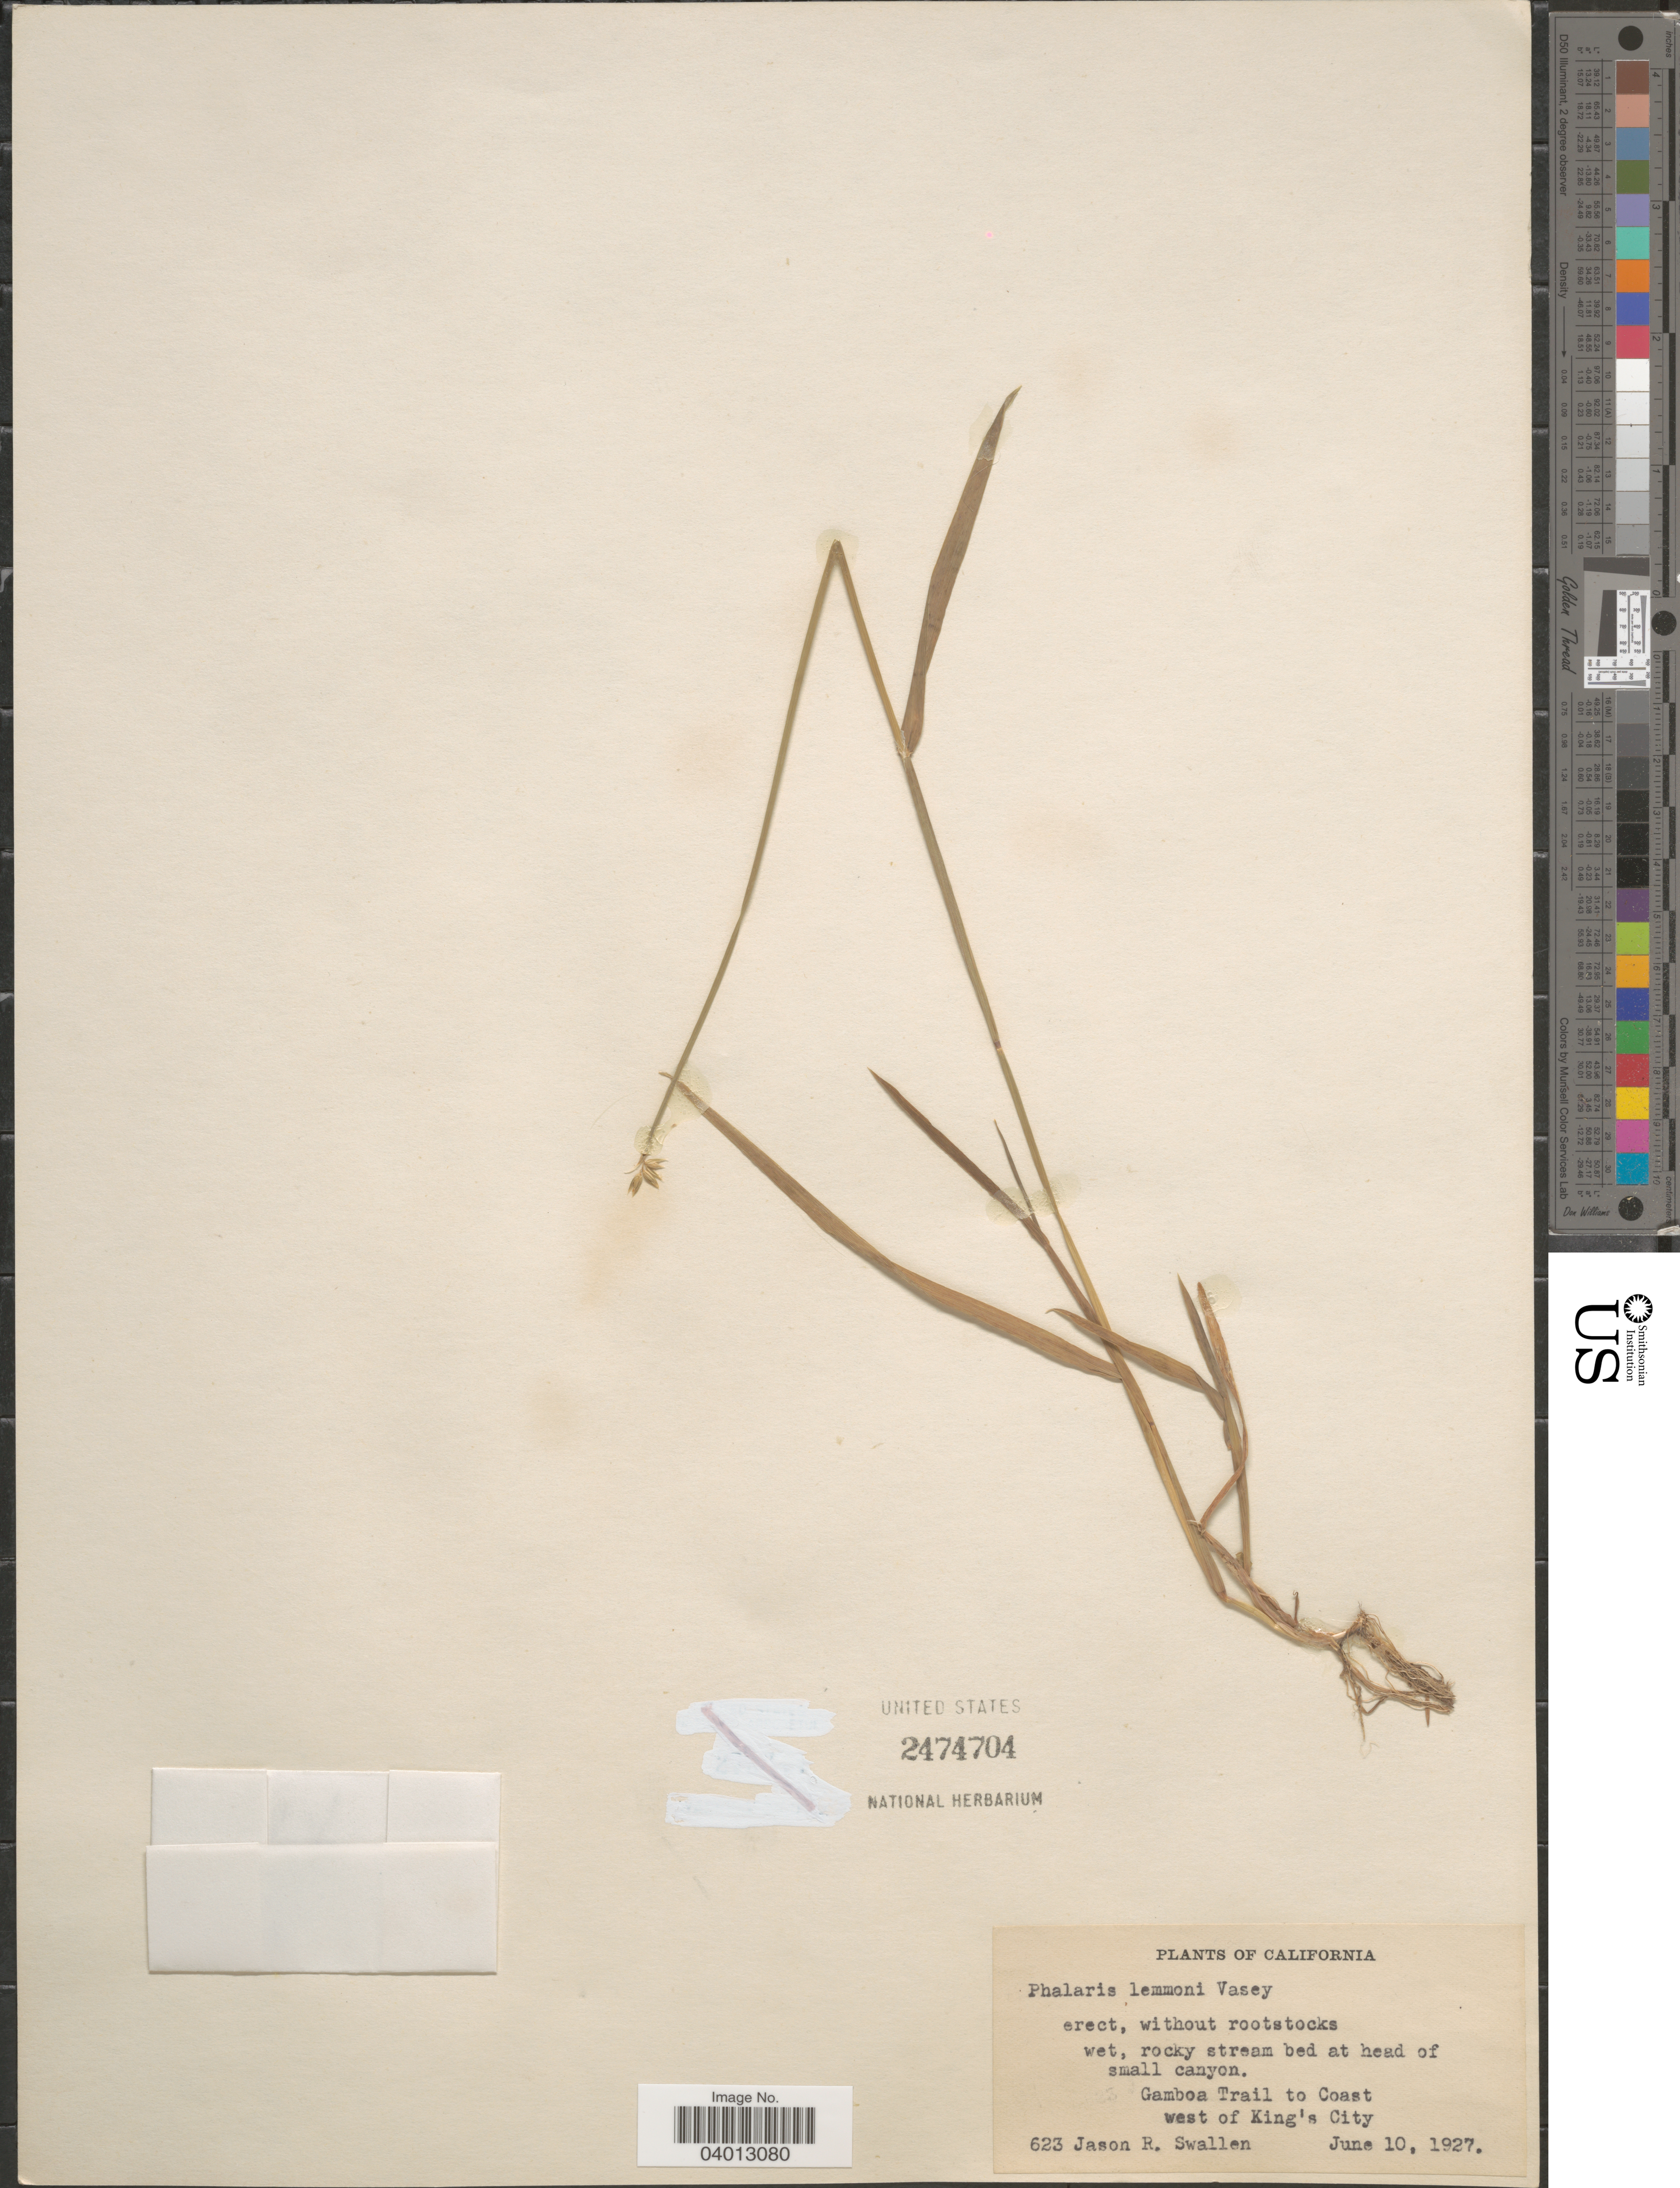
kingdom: Plantae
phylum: Tracheophyta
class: Liliopsida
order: Poales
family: Poaceae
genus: Phalaris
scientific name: Phalaris lemmonii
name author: Vasey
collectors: J. R. Swallen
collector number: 623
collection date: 1927-06-10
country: United States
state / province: California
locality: Gamboa Trail to Coast west of King's City.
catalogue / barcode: US 2474704